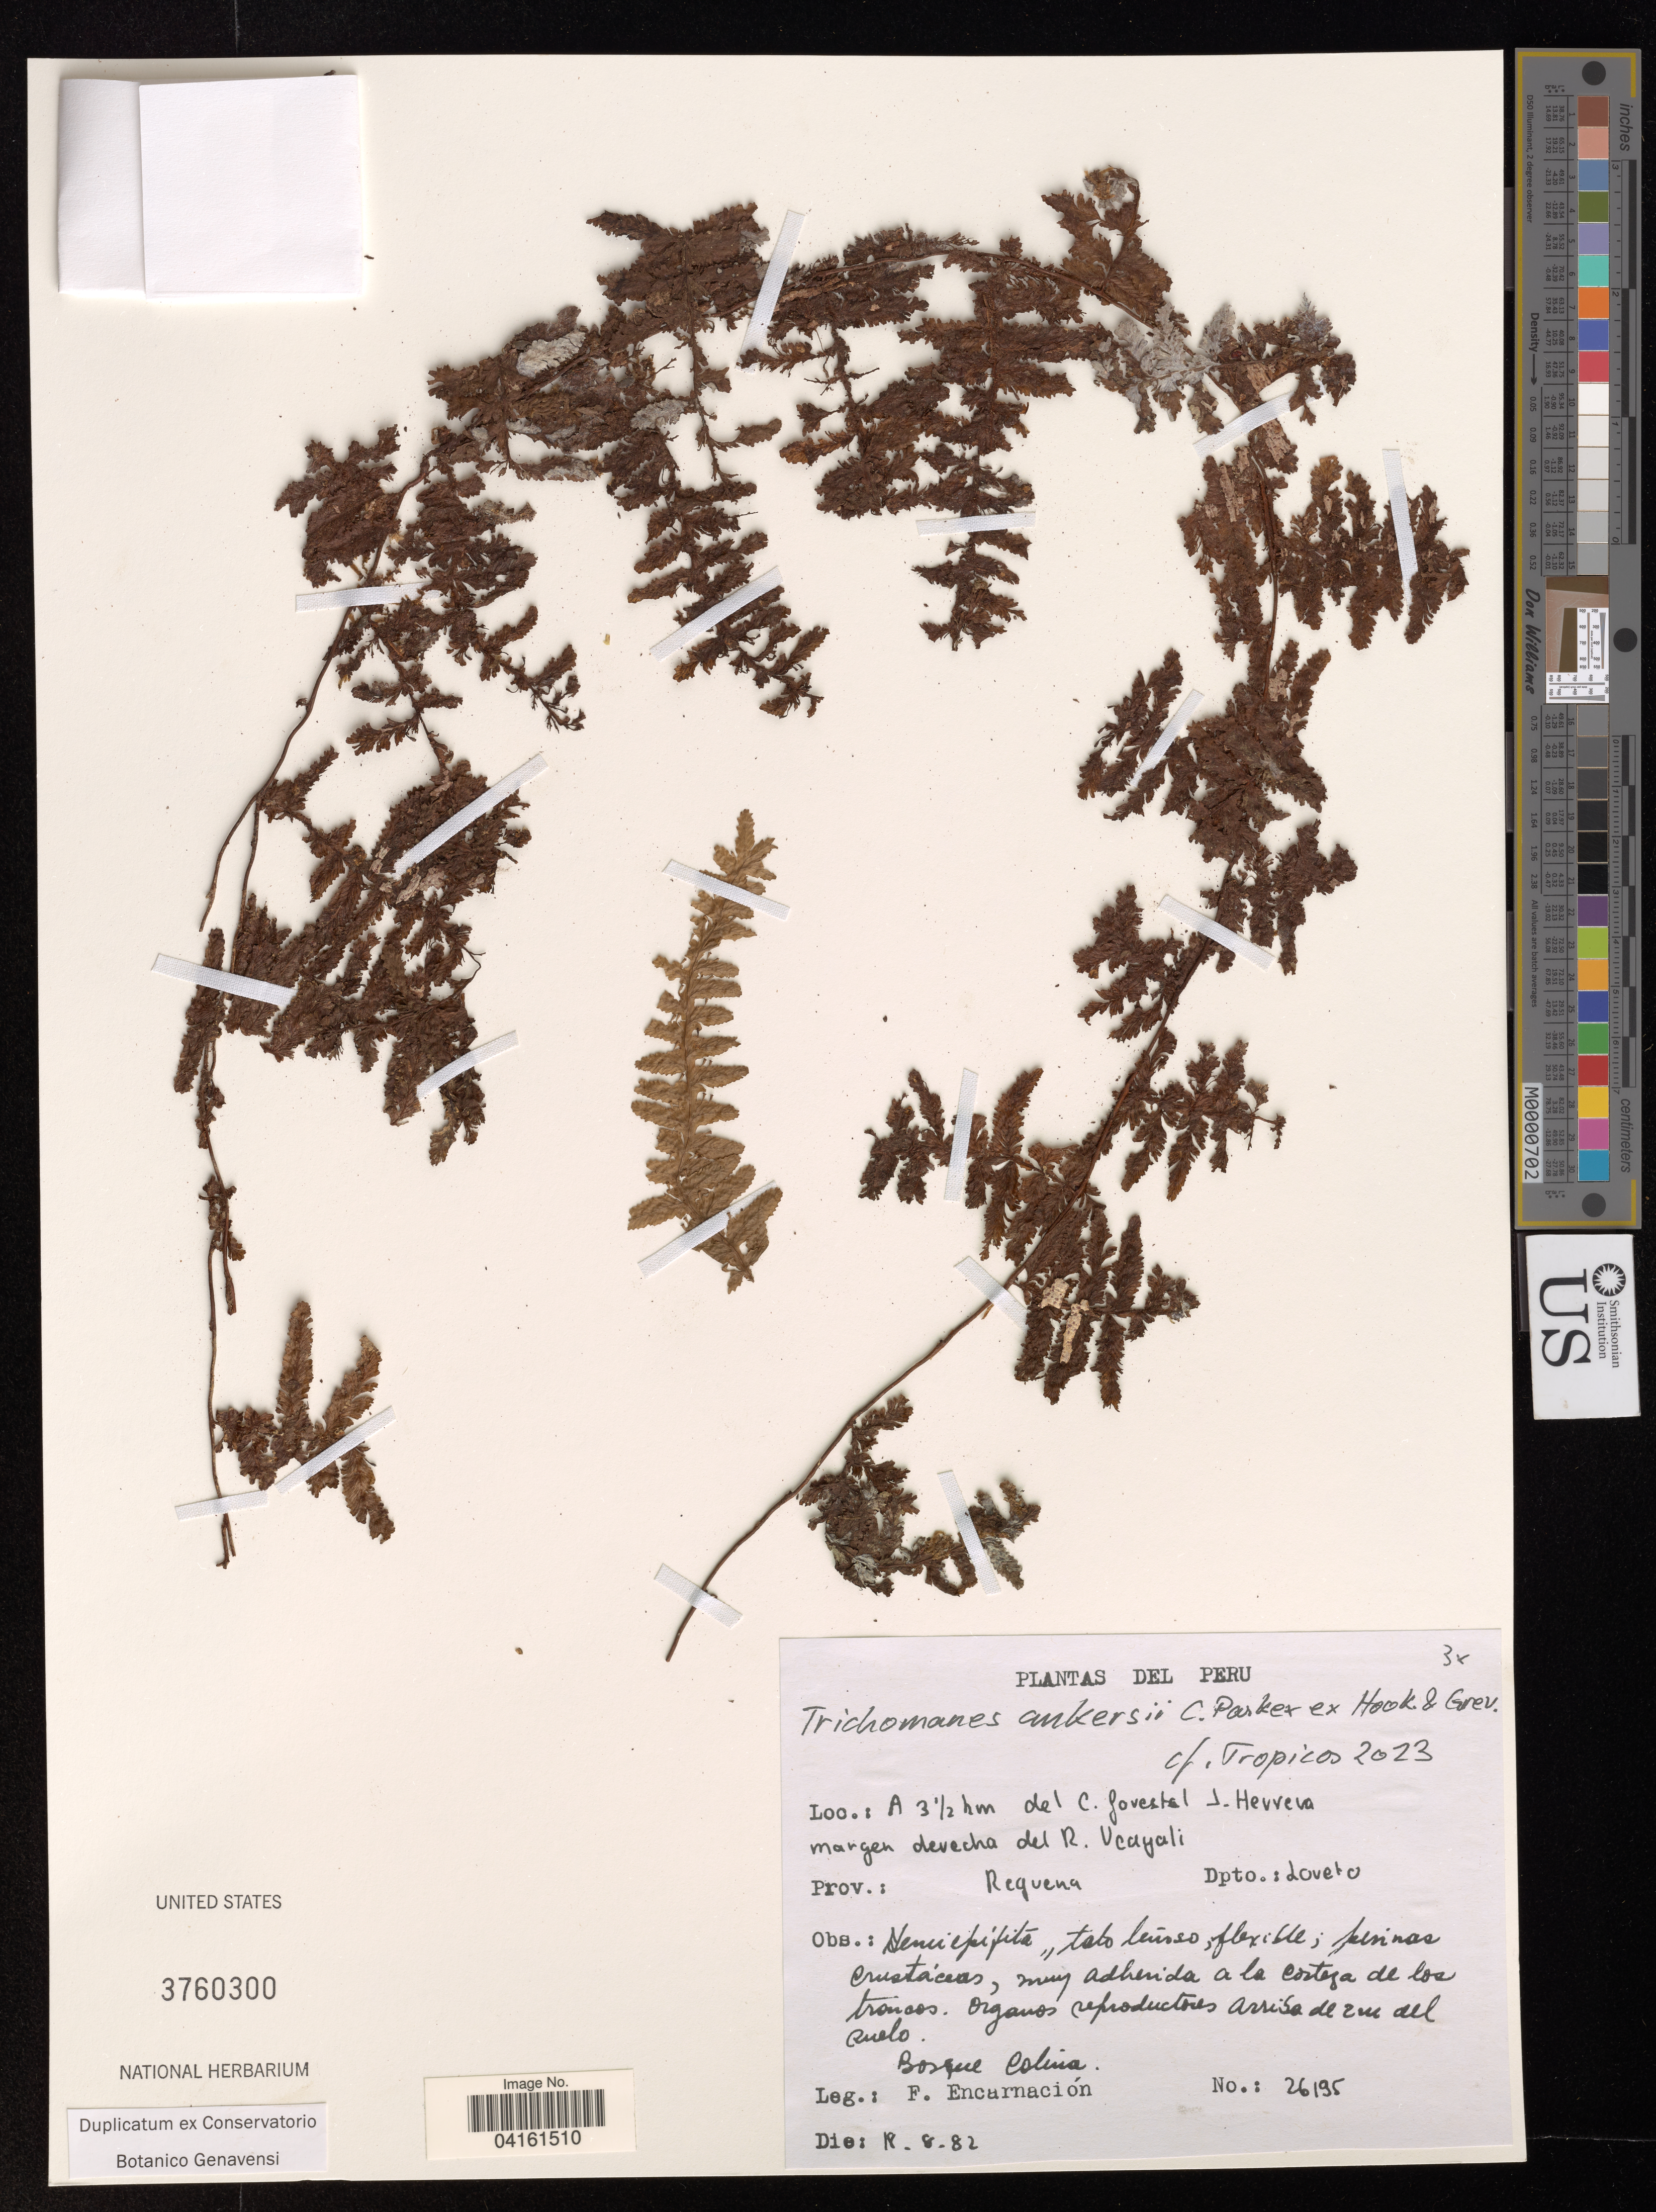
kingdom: Plantae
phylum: Tracheophyta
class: Polypodiopsida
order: Hymenophyllales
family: Hymenophyllaceae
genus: Trichomanes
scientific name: Trichomanes ankersii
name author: C. Parker ex Hook. & Grev.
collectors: F. Encarnación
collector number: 26195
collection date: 1982-08-18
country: Peru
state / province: Loreto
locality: A 3½ km del C. Jovestal J. Herrera margen derecha del R. Ucayali. Prov.: Requena, Dpto.: Loreto.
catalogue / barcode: US 3760300